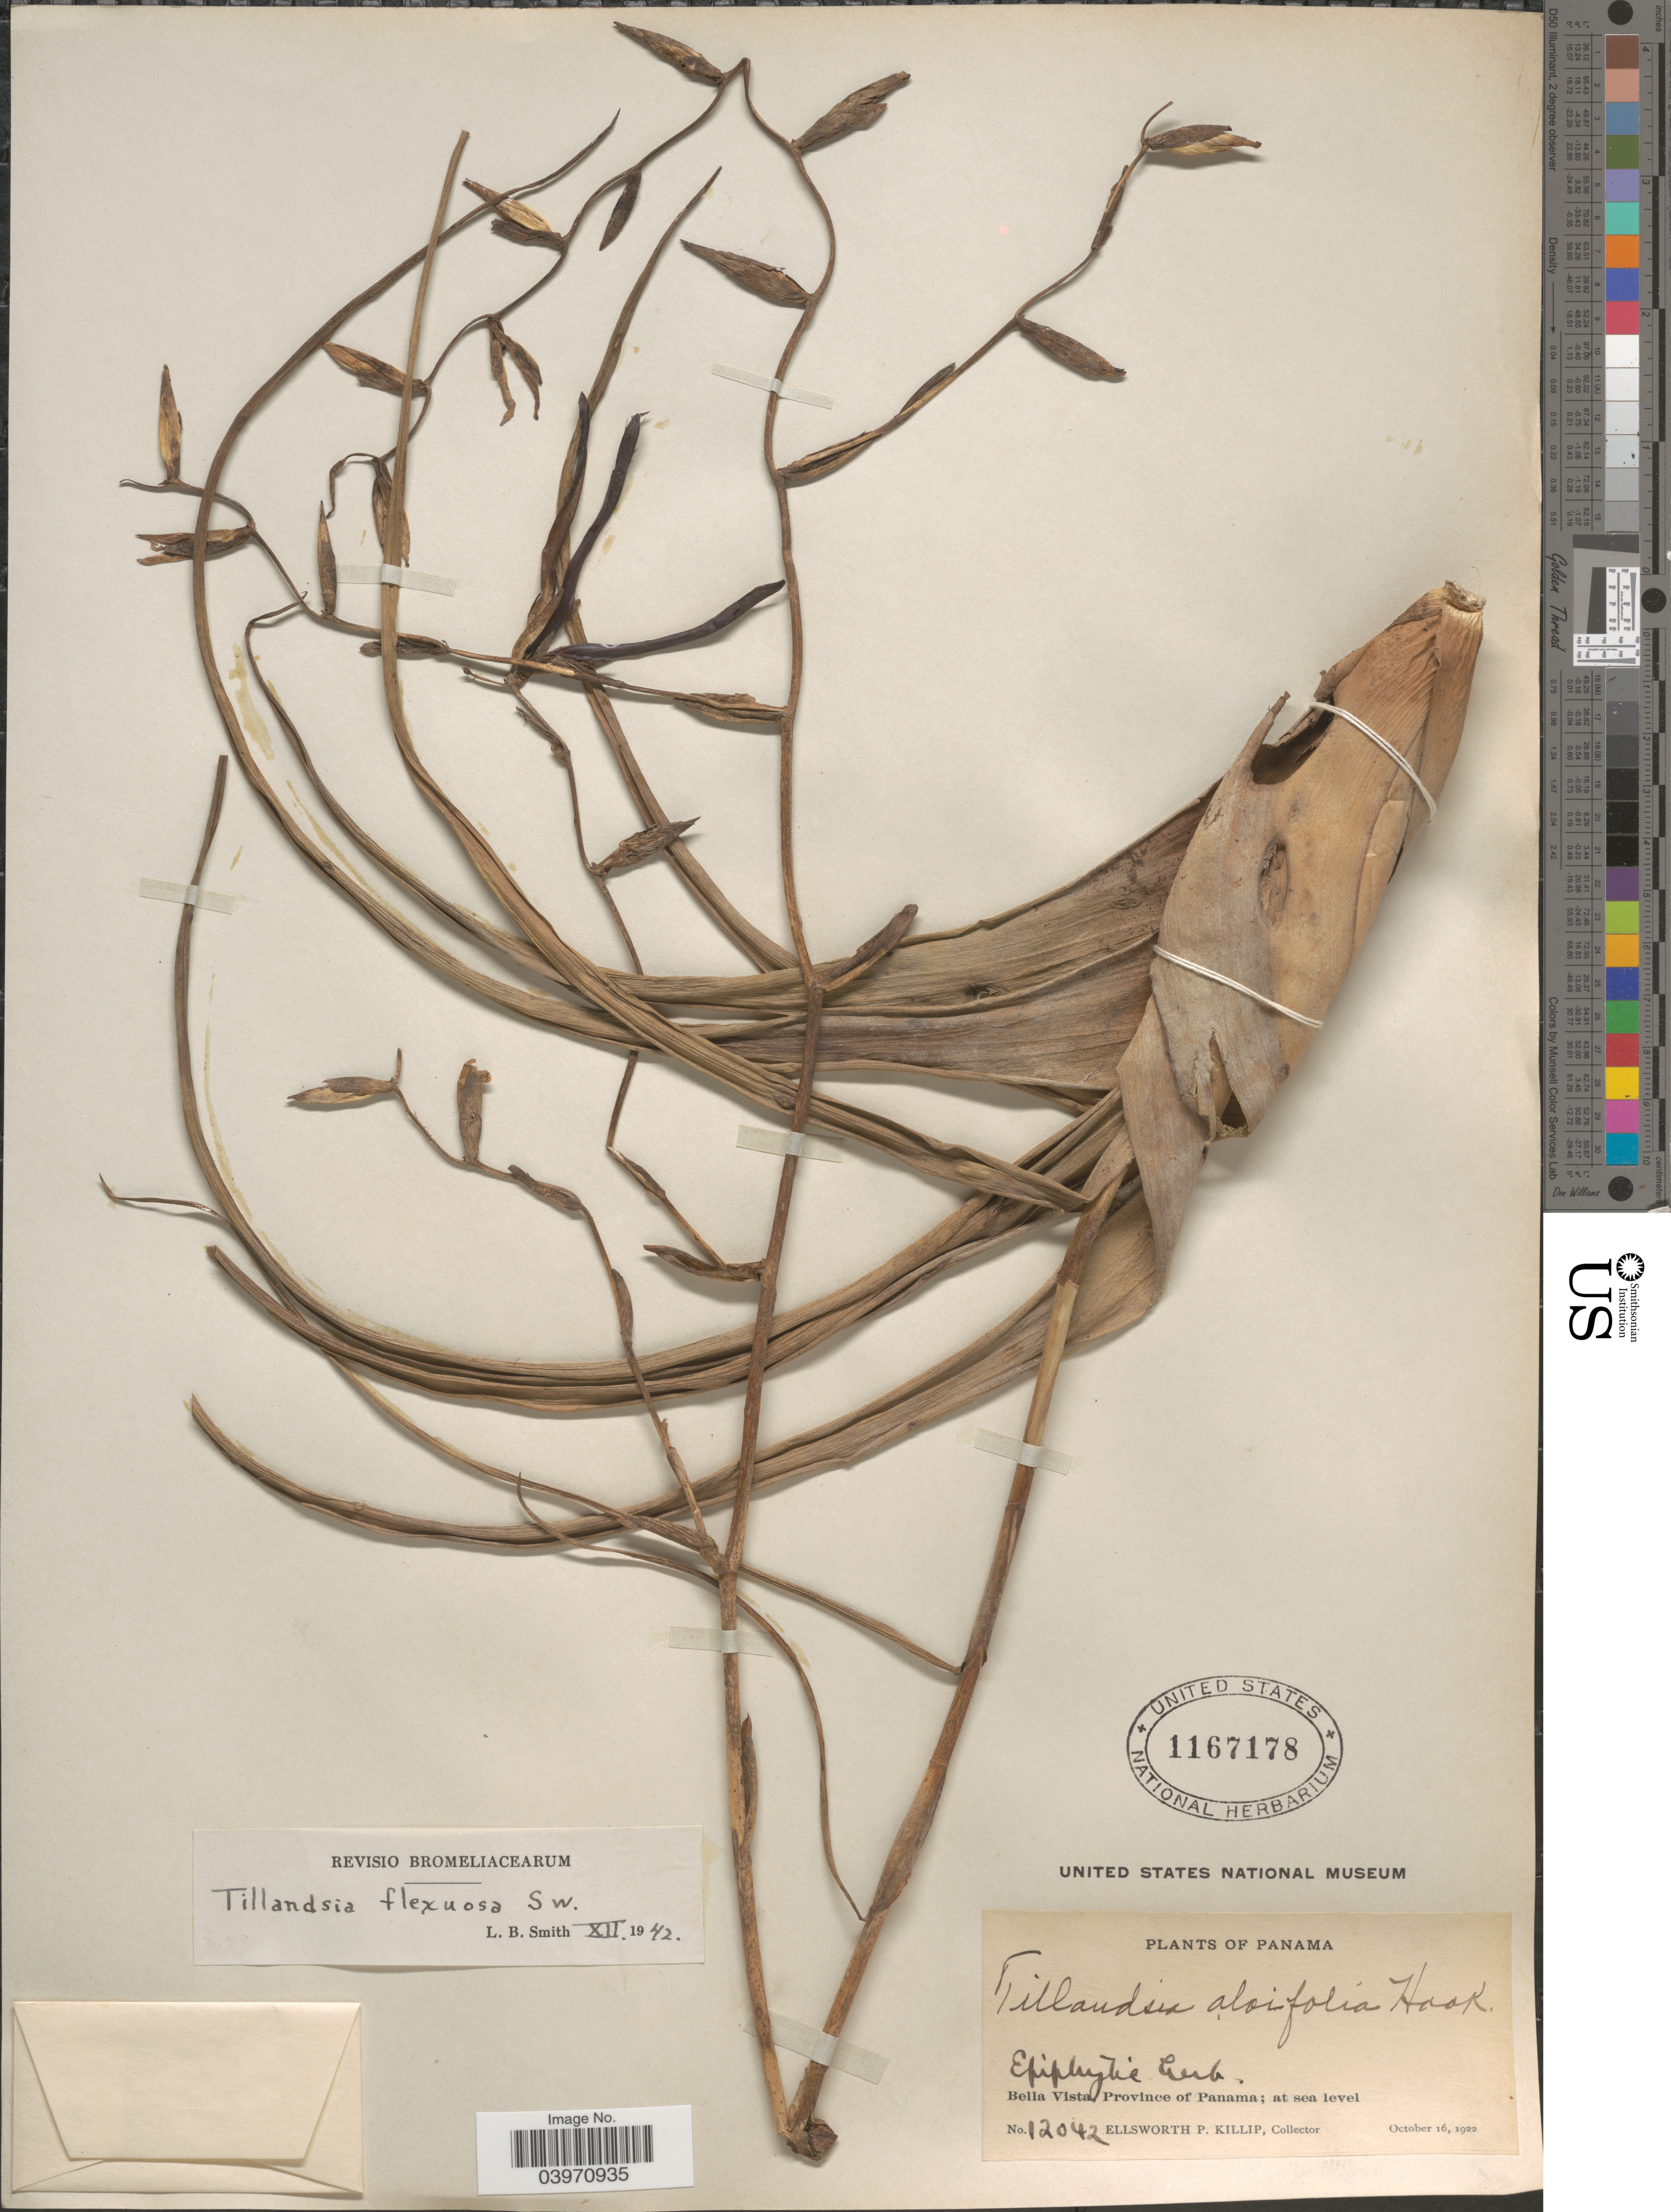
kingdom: Plantae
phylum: Tracheophyta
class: Liliopsida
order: Poales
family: Bromeliaceae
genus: Tillandsia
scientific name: Tillandsia flexuosa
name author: Sw.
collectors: E. P. Killip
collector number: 12042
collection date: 1922-10-16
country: Panama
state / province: Panamá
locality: Bella Vista.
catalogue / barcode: US 1167178